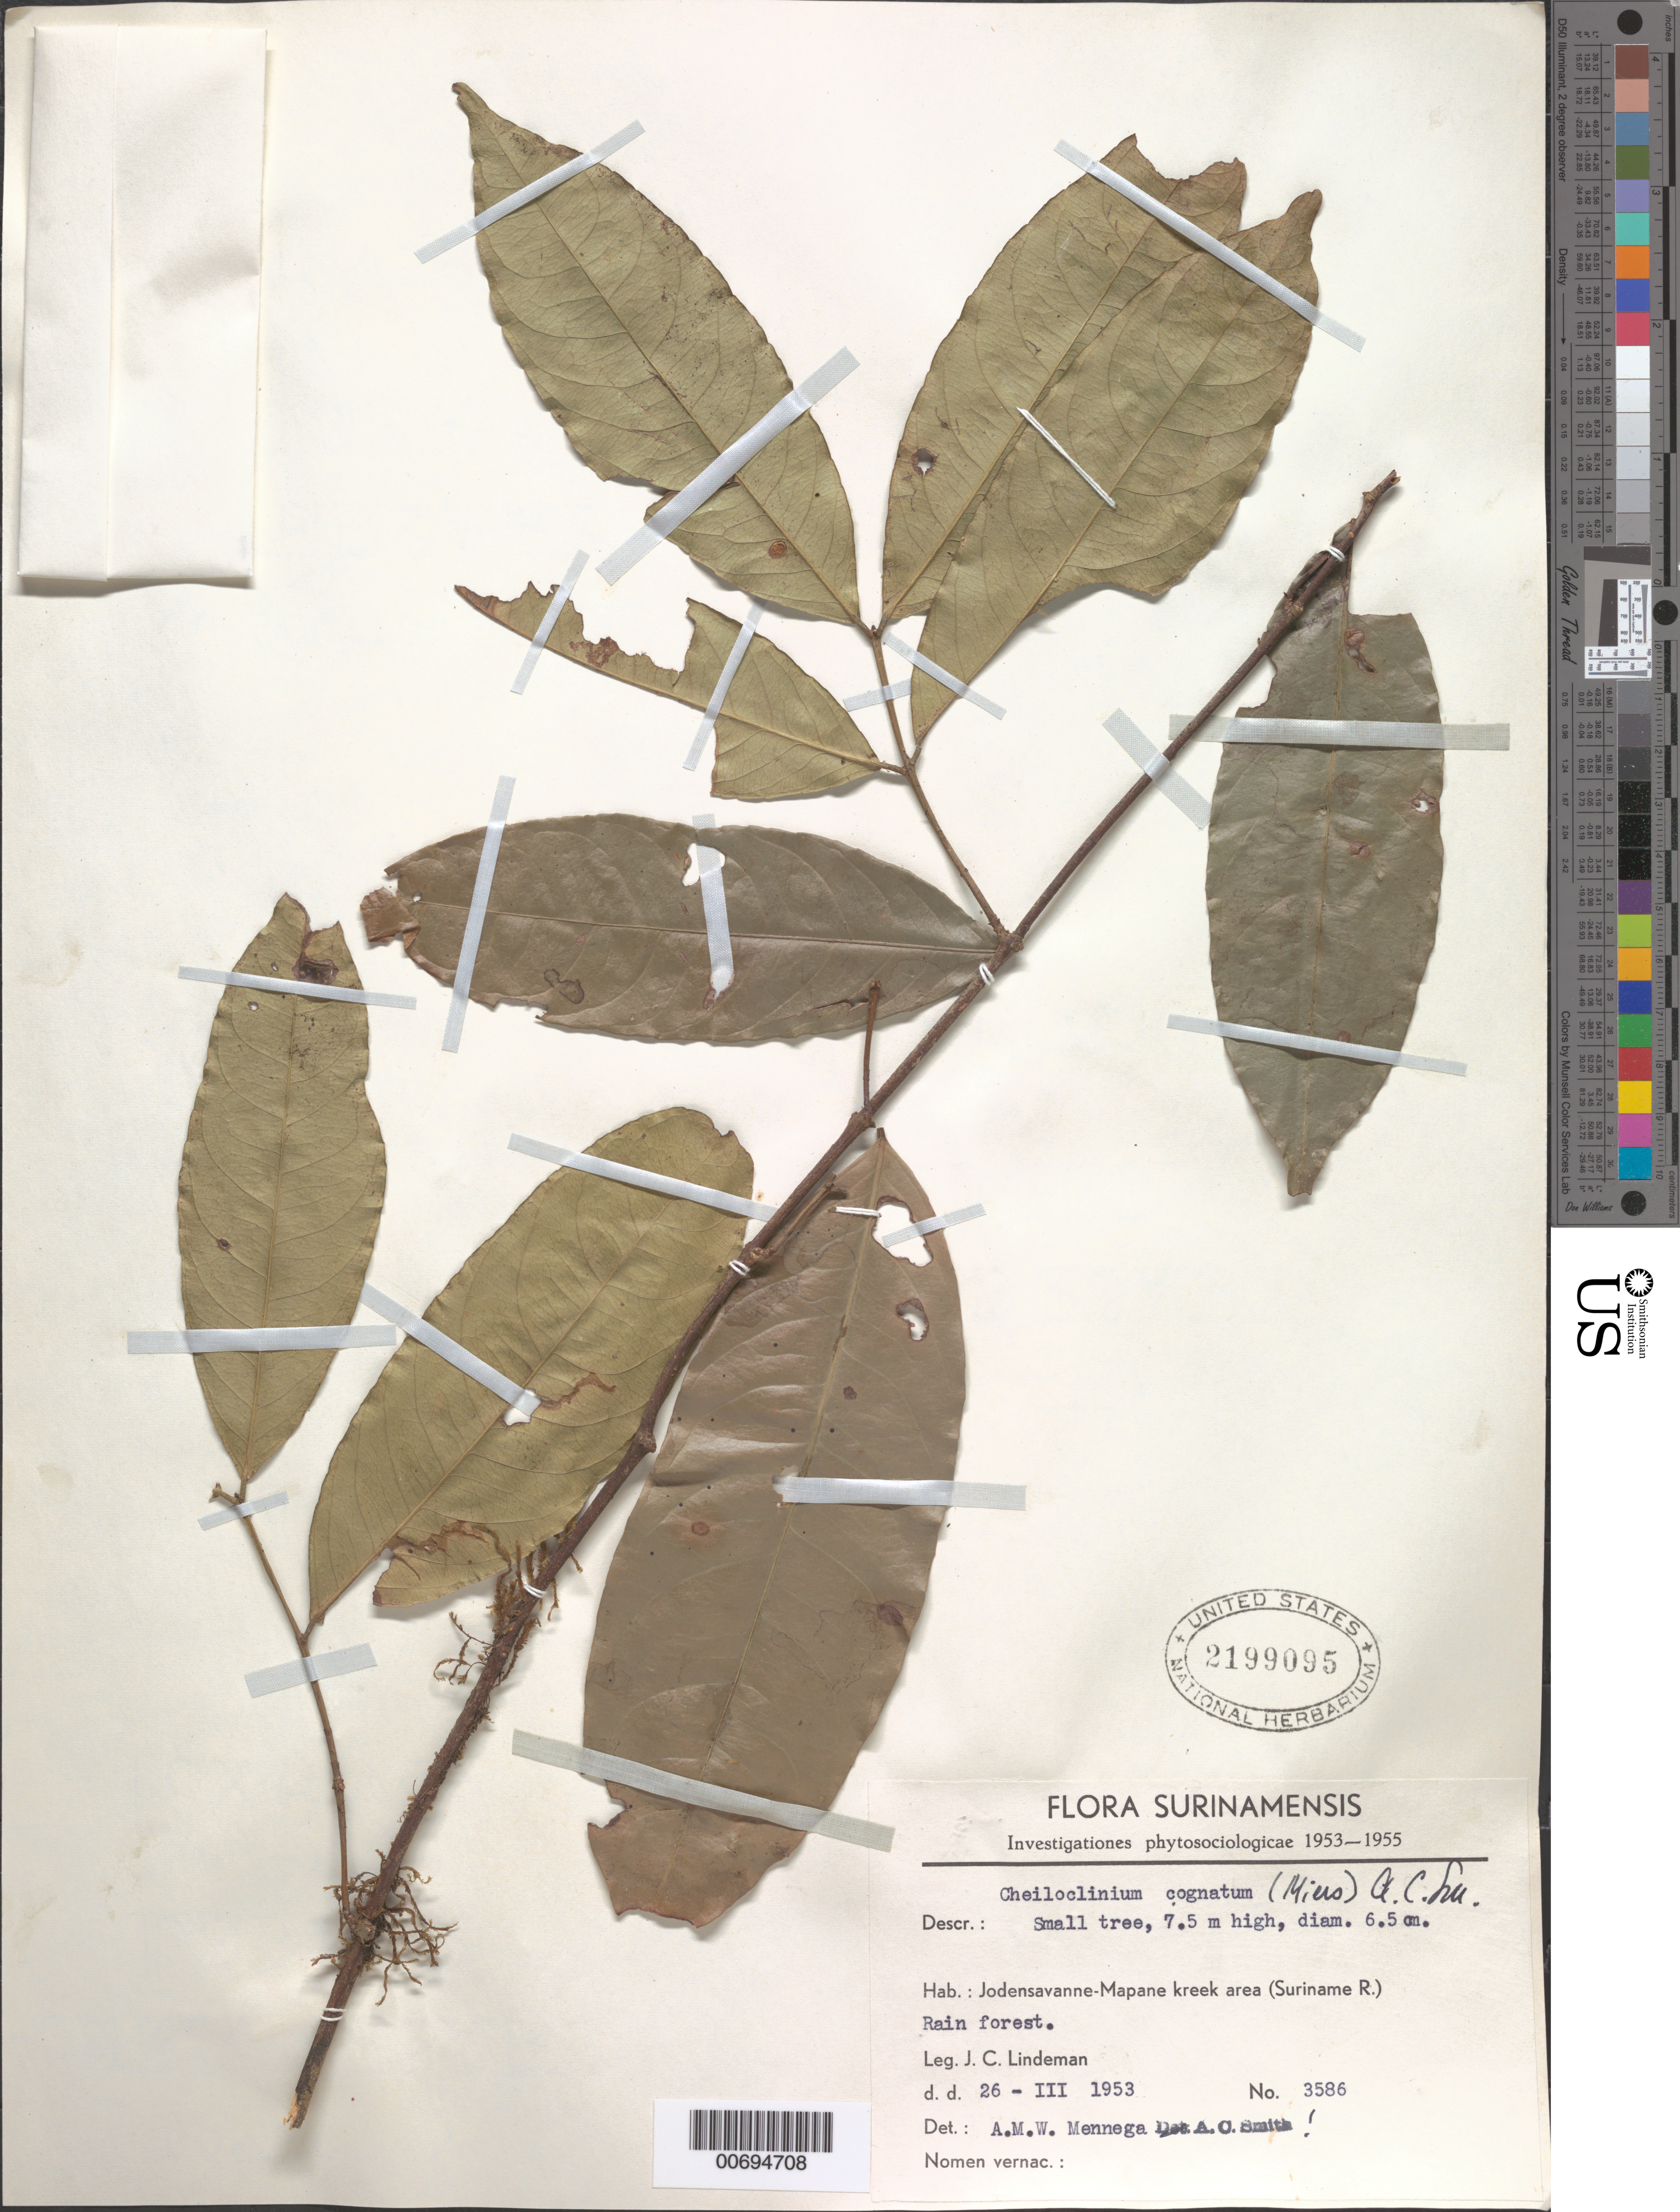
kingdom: Plantae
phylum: Tracheophyta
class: Magnoliopsida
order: Celastrales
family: Celastraceae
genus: Cheiloclinium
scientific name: Cheiloclinium cognatum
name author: (Miers) A.C. Sm.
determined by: Smith, A. C.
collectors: J. C. Lindeman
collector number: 3586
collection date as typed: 26-Mar-54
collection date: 1954-03-26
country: Suriname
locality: Jodensavanne-Mapane kreek area (Suriname River)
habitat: Rainforest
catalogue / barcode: US 2199095